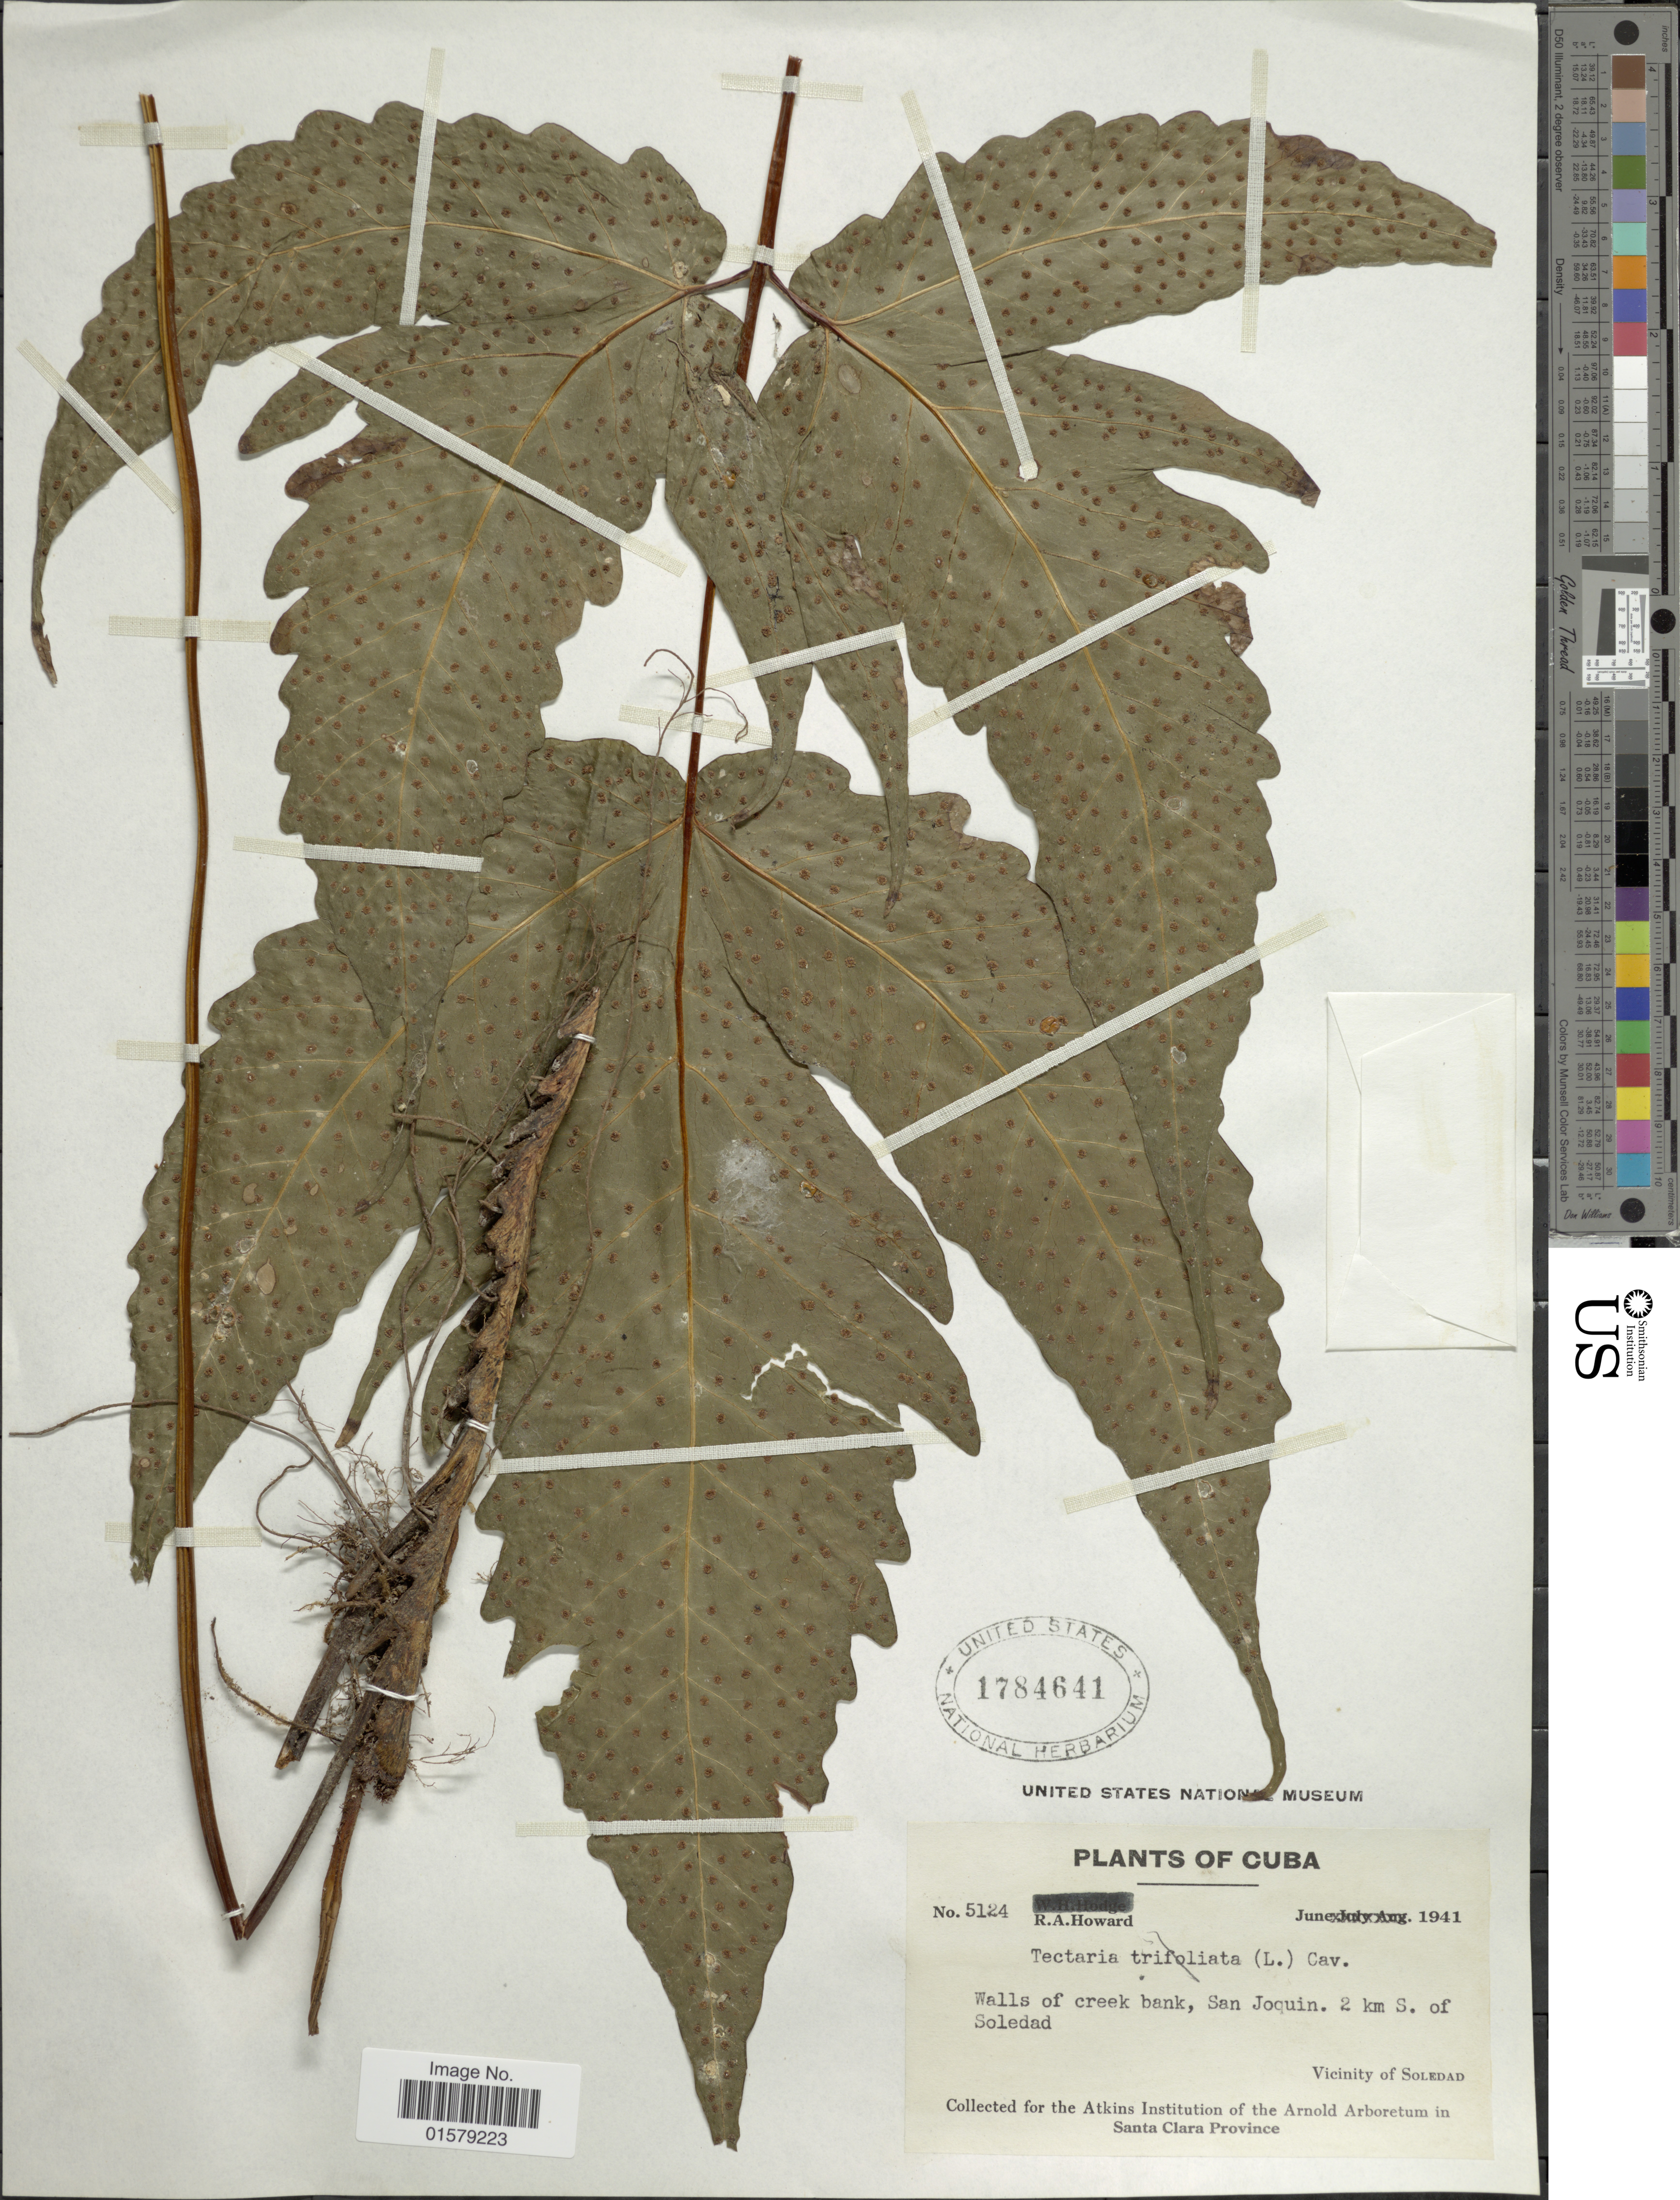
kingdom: Plantae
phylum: Tracheophyta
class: Polypodiopsida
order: Polypodiales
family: Tectariaceae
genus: Tectaria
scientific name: Tectaria heracleifolia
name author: (Willd.) Underw.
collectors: R. A. Howard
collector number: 5124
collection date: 1941-06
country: Cuba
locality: Walls of creek bank, San Joquin, 2 km S. of Soledad, Vicinity of Soledad.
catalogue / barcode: US 1784641